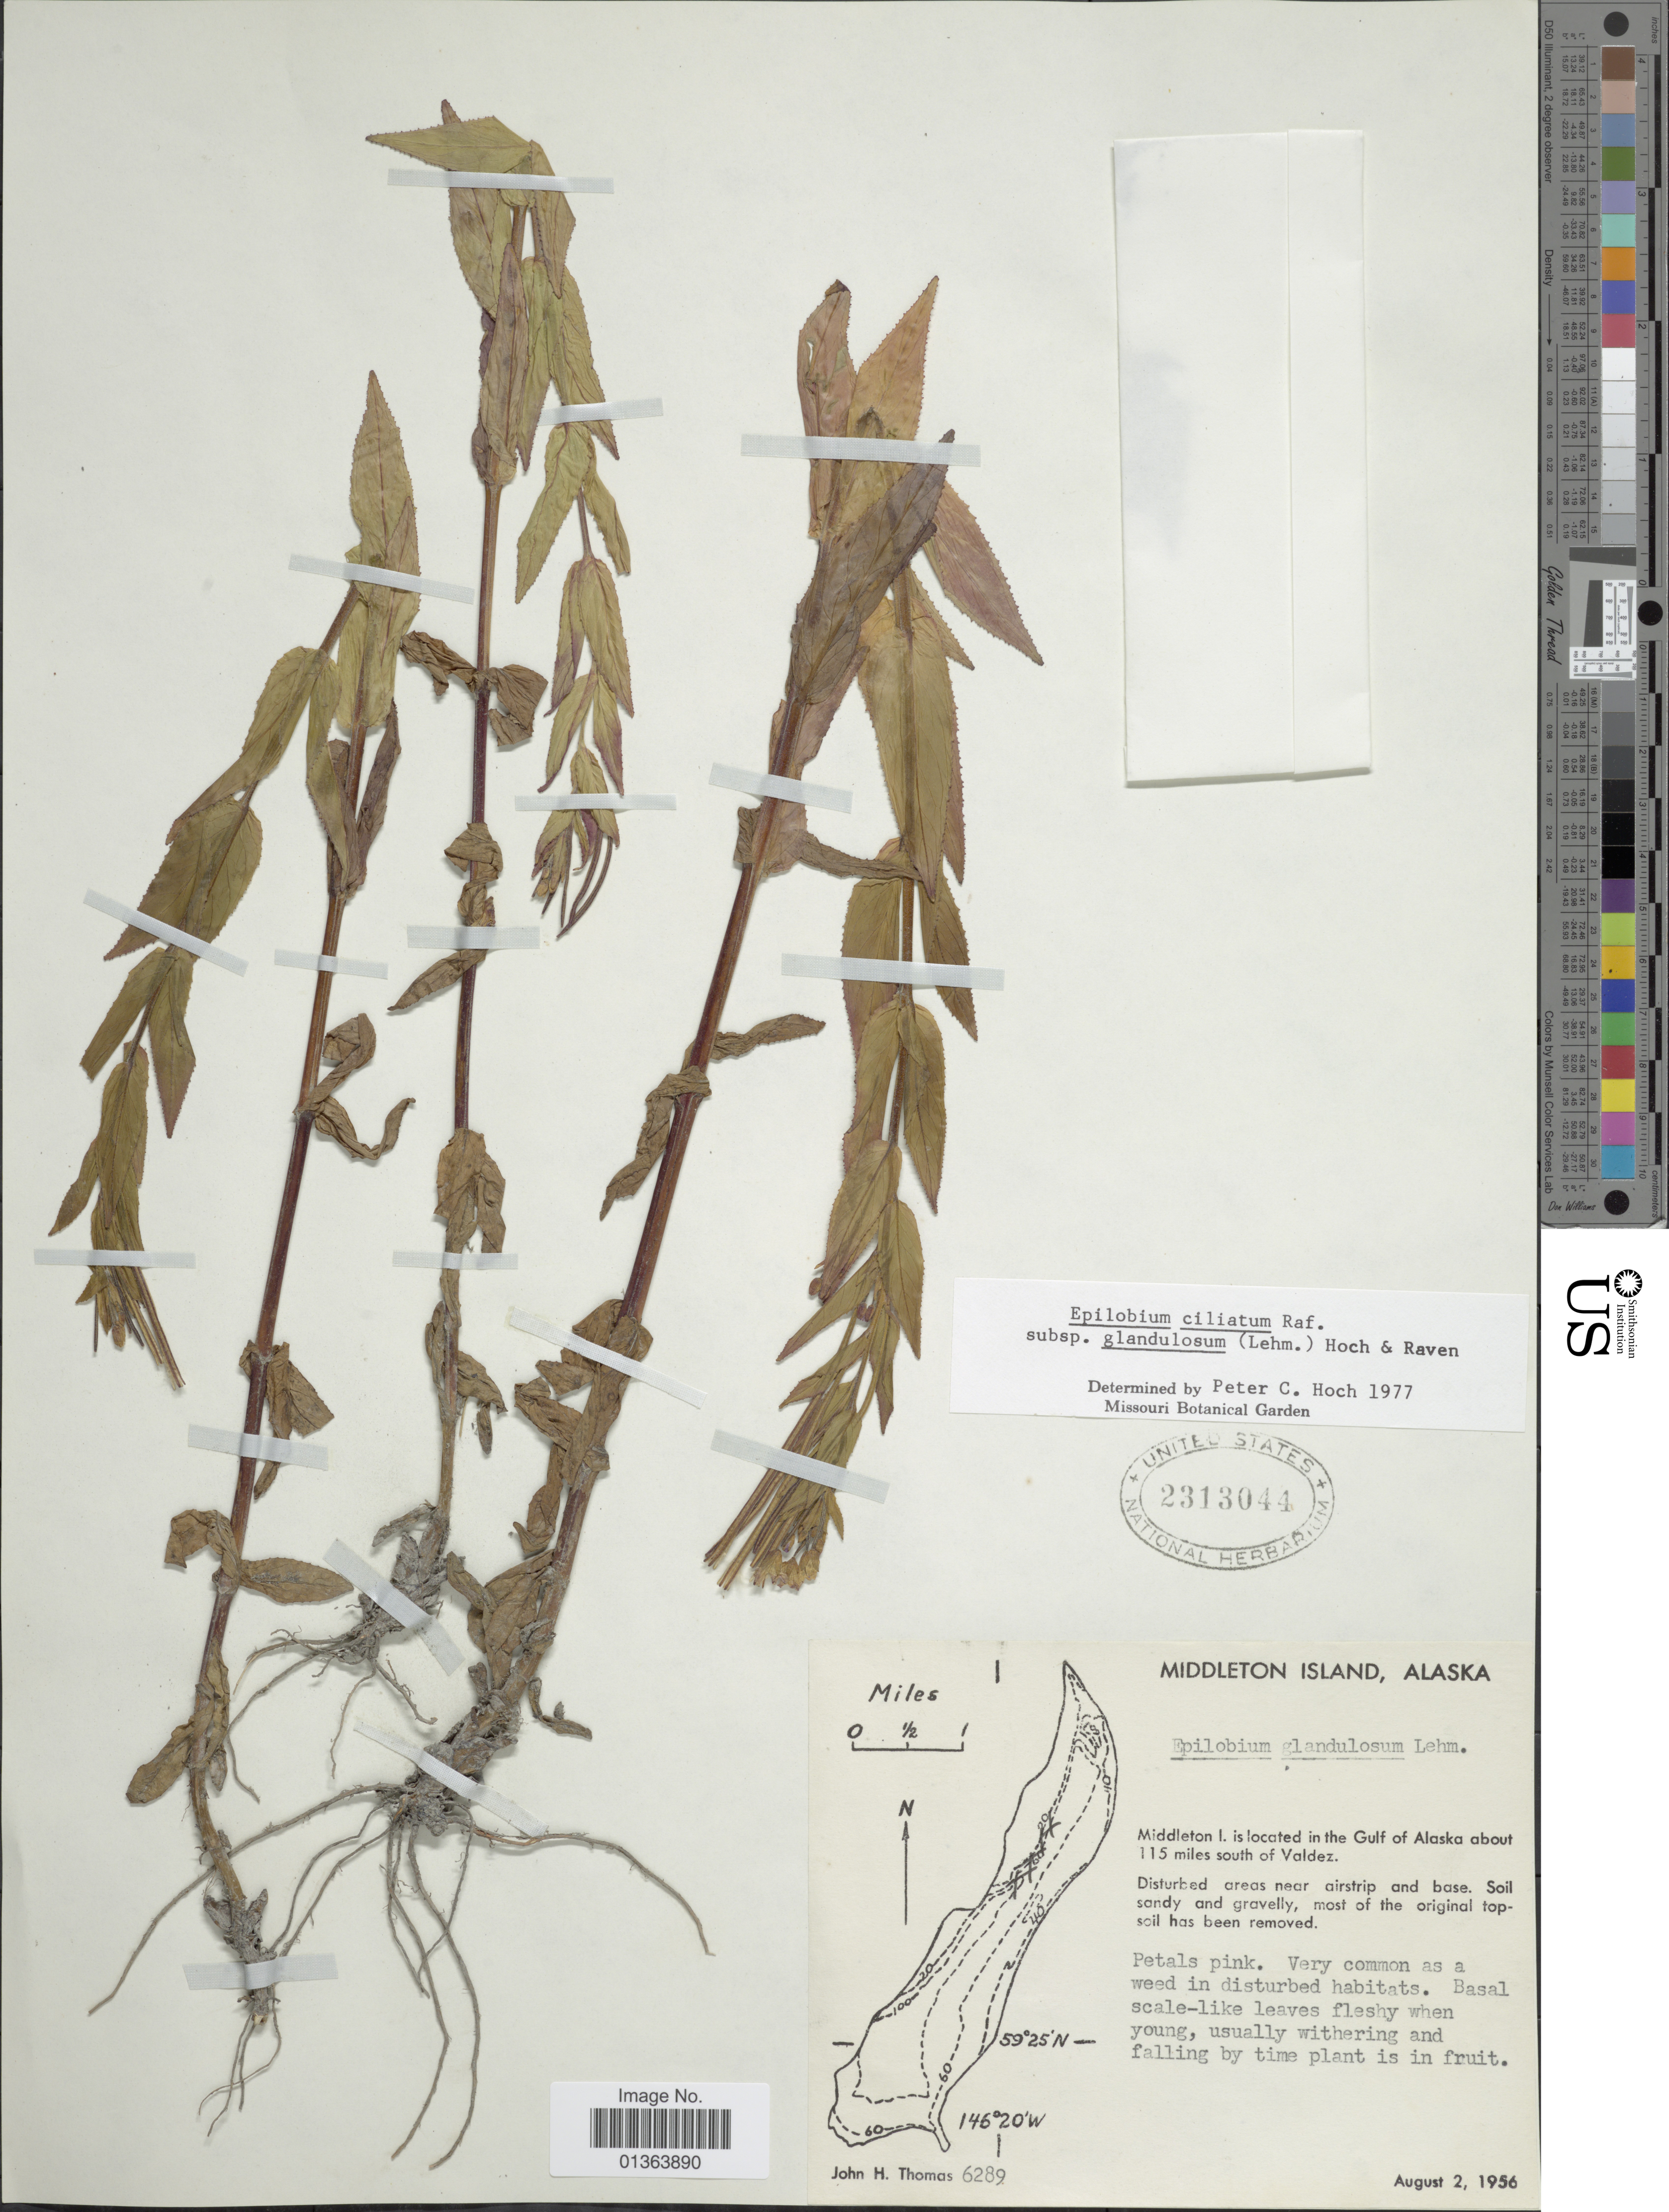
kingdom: Plantae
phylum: Tracheophyta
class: Magnoliopsida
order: Myrtales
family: Onagraceae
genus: Epilobium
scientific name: Epilobium ciliatum subsp. glandulosum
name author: (Lehm.) Hoch & P.H. Raven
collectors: J. H. Thomas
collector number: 6289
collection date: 1956-08-02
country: United States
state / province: Alaska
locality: Middleton I. is located in the Gulf of Alaska about 115 miles south of Valdez.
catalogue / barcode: US 2313044